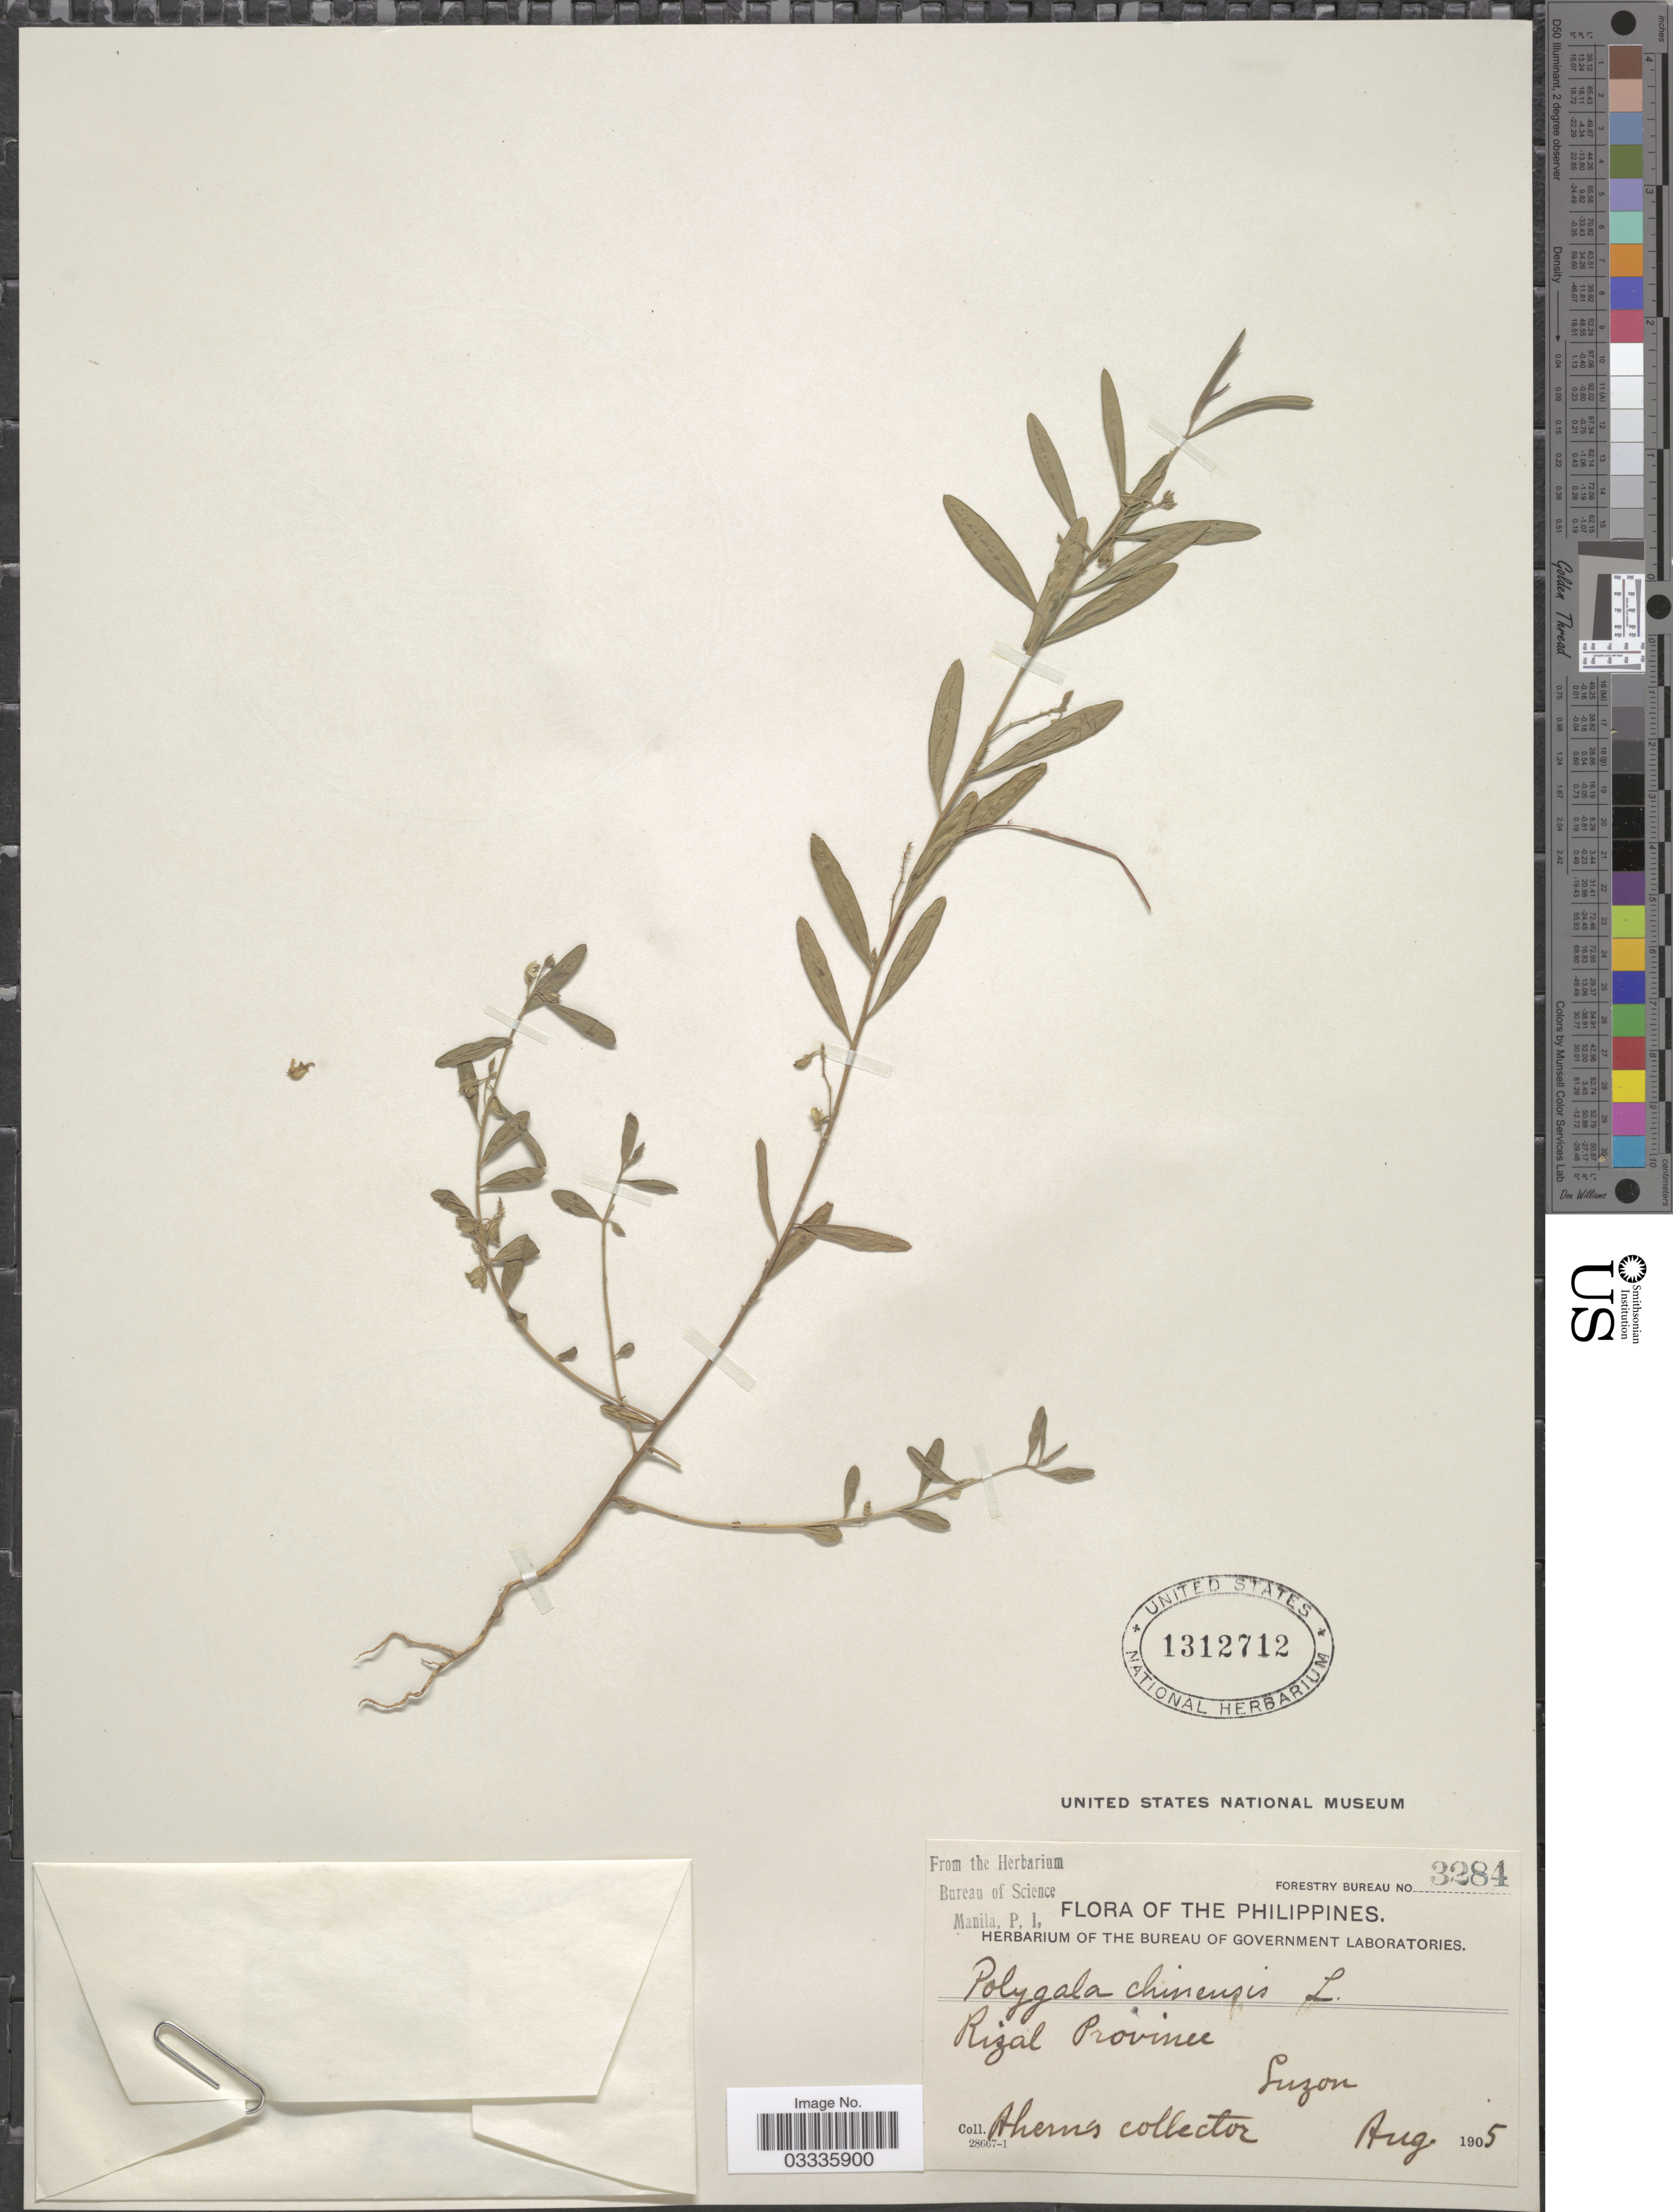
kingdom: Plantae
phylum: Tracheophyta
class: Magnoliopsida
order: Fabales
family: Polygalaceae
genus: Polygala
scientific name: Polygala chinensis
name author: L.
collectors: Ahern's collector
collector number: Forestry Bureau 3284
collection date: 1905-08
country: Philippines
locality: Rizal Province. Luzon.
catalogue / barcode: US 1312712